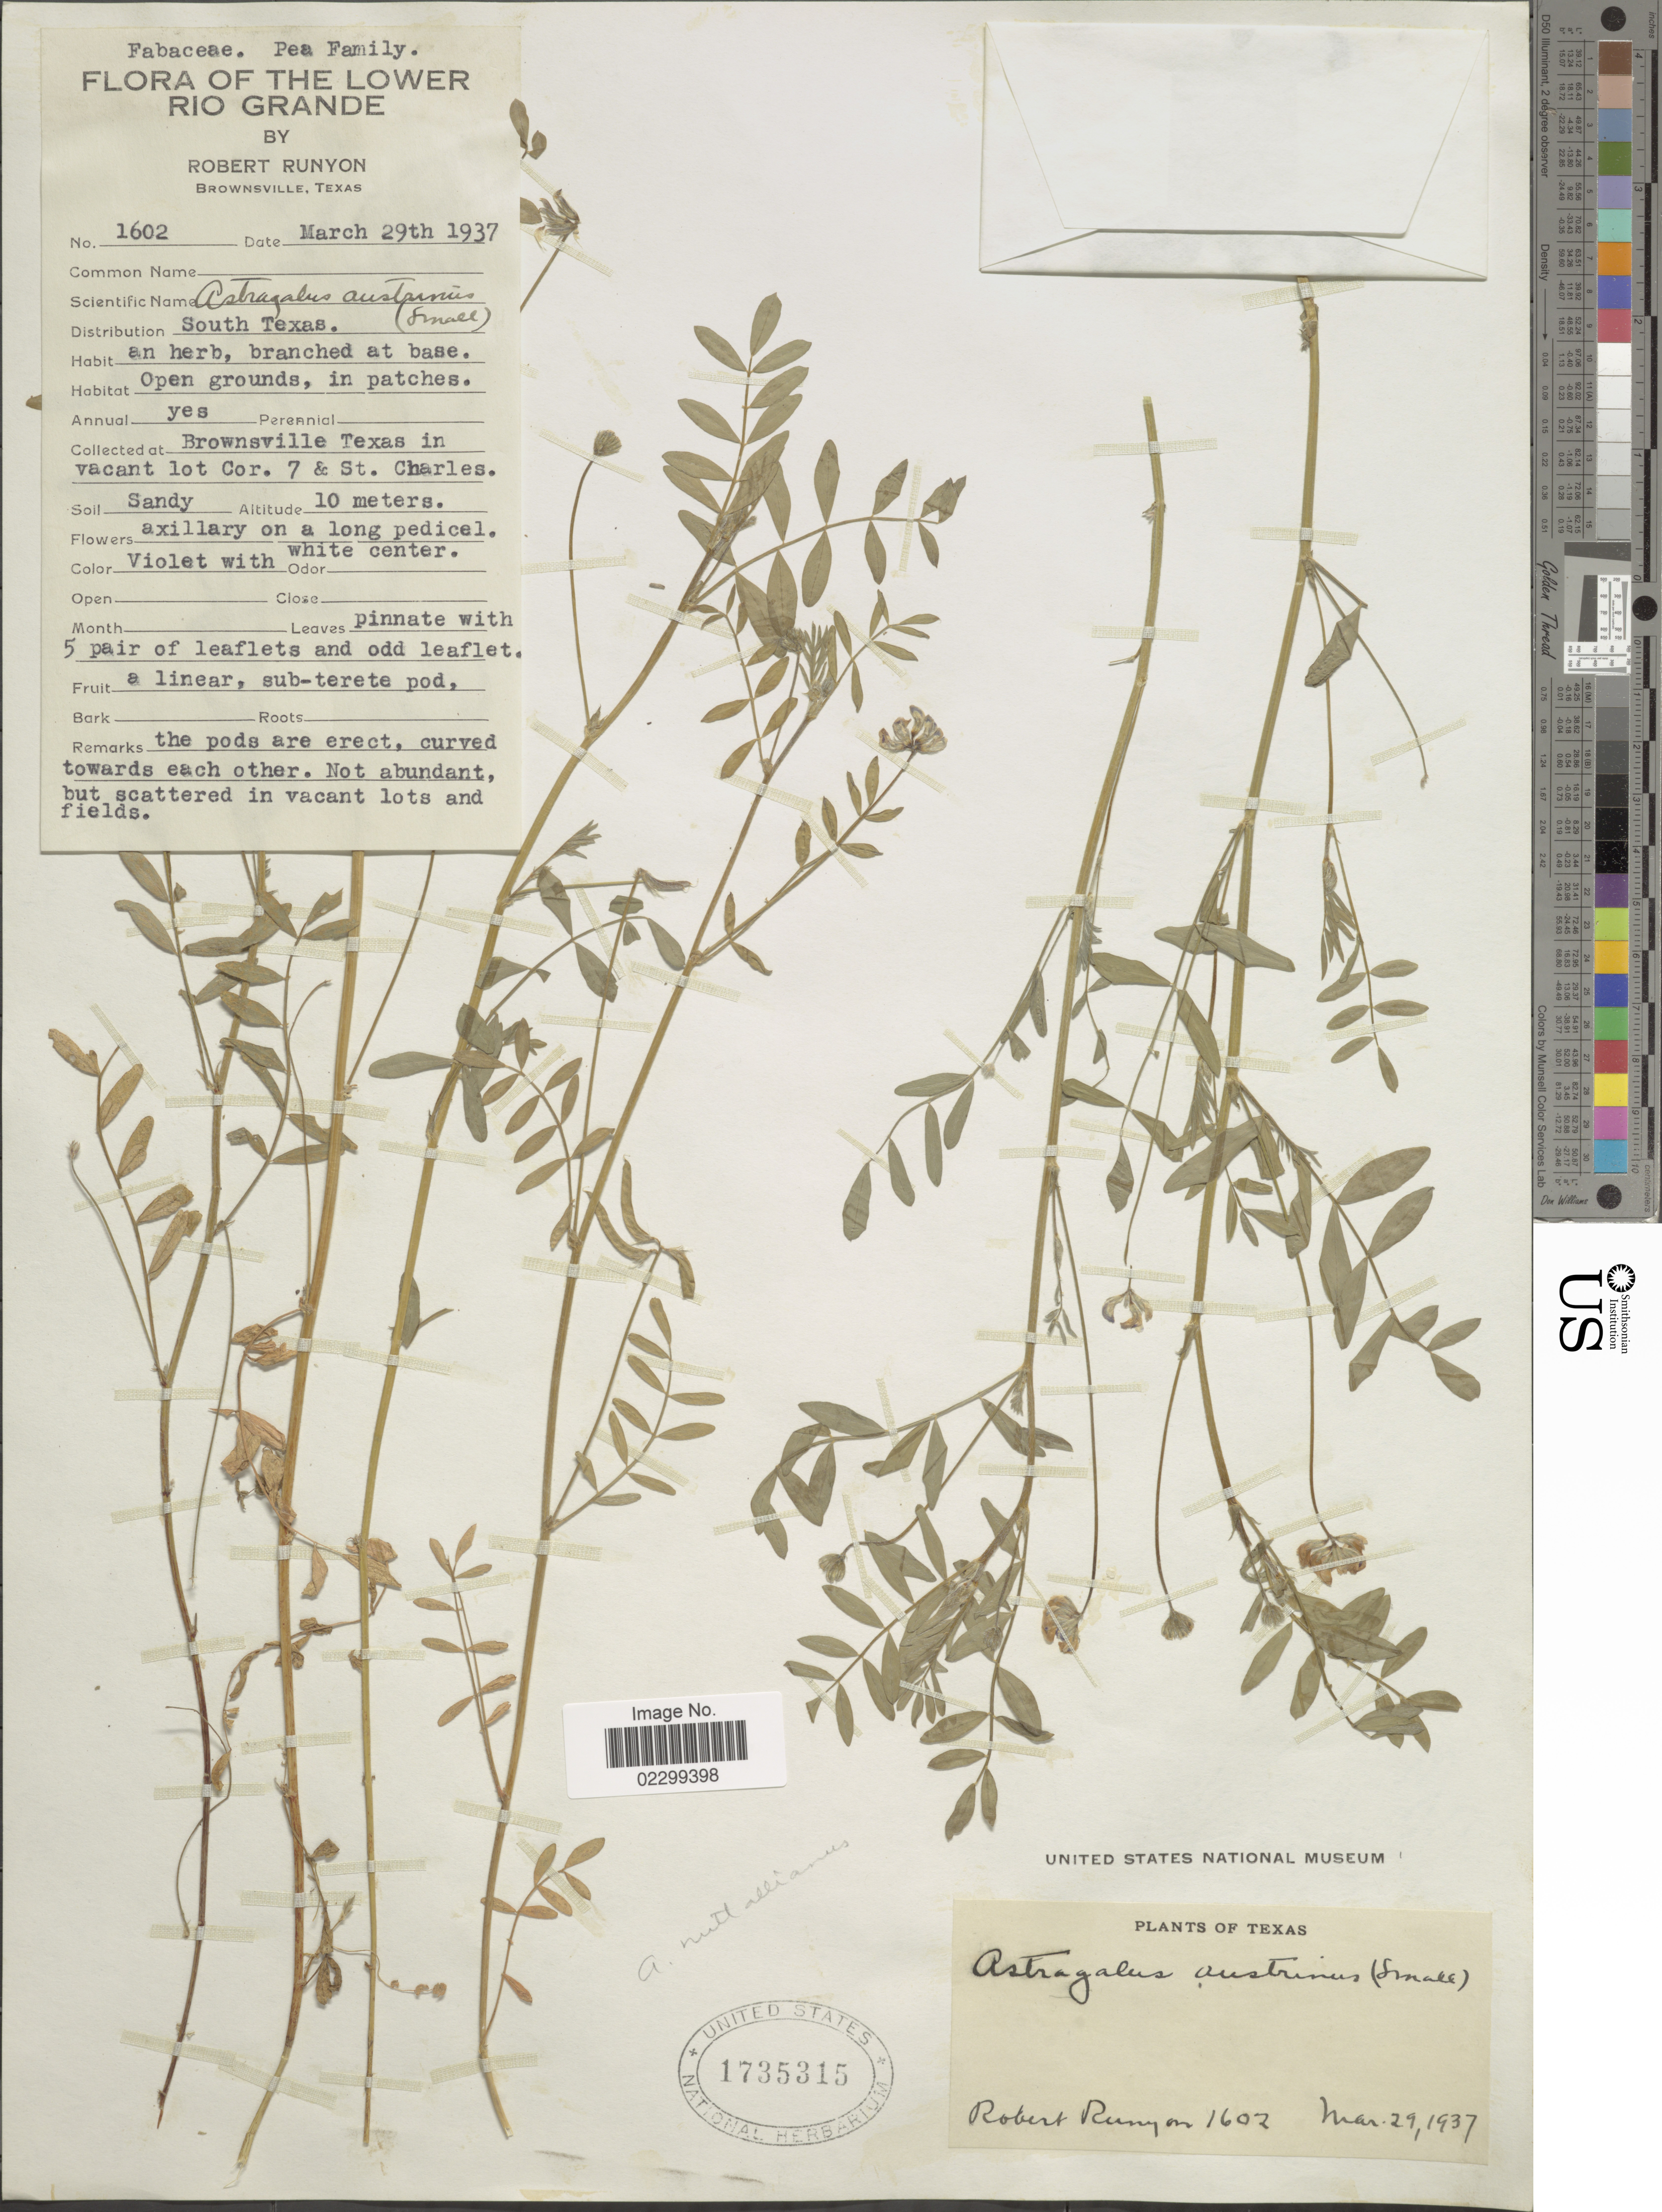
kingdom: Plantae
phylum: Tracheophyta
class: Magnoliopsida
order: Fabales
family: Fabaceae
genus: Astragalus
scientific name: Astragalus austrinus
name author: (Small) O.E. Schulz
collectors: R. Runyon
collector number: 1602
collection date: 1937-03-29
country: United States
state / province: Texas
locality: Brownsville Texas in vacant lot cor. 7 & St. Charles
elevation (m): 10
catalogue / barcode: US 1735315